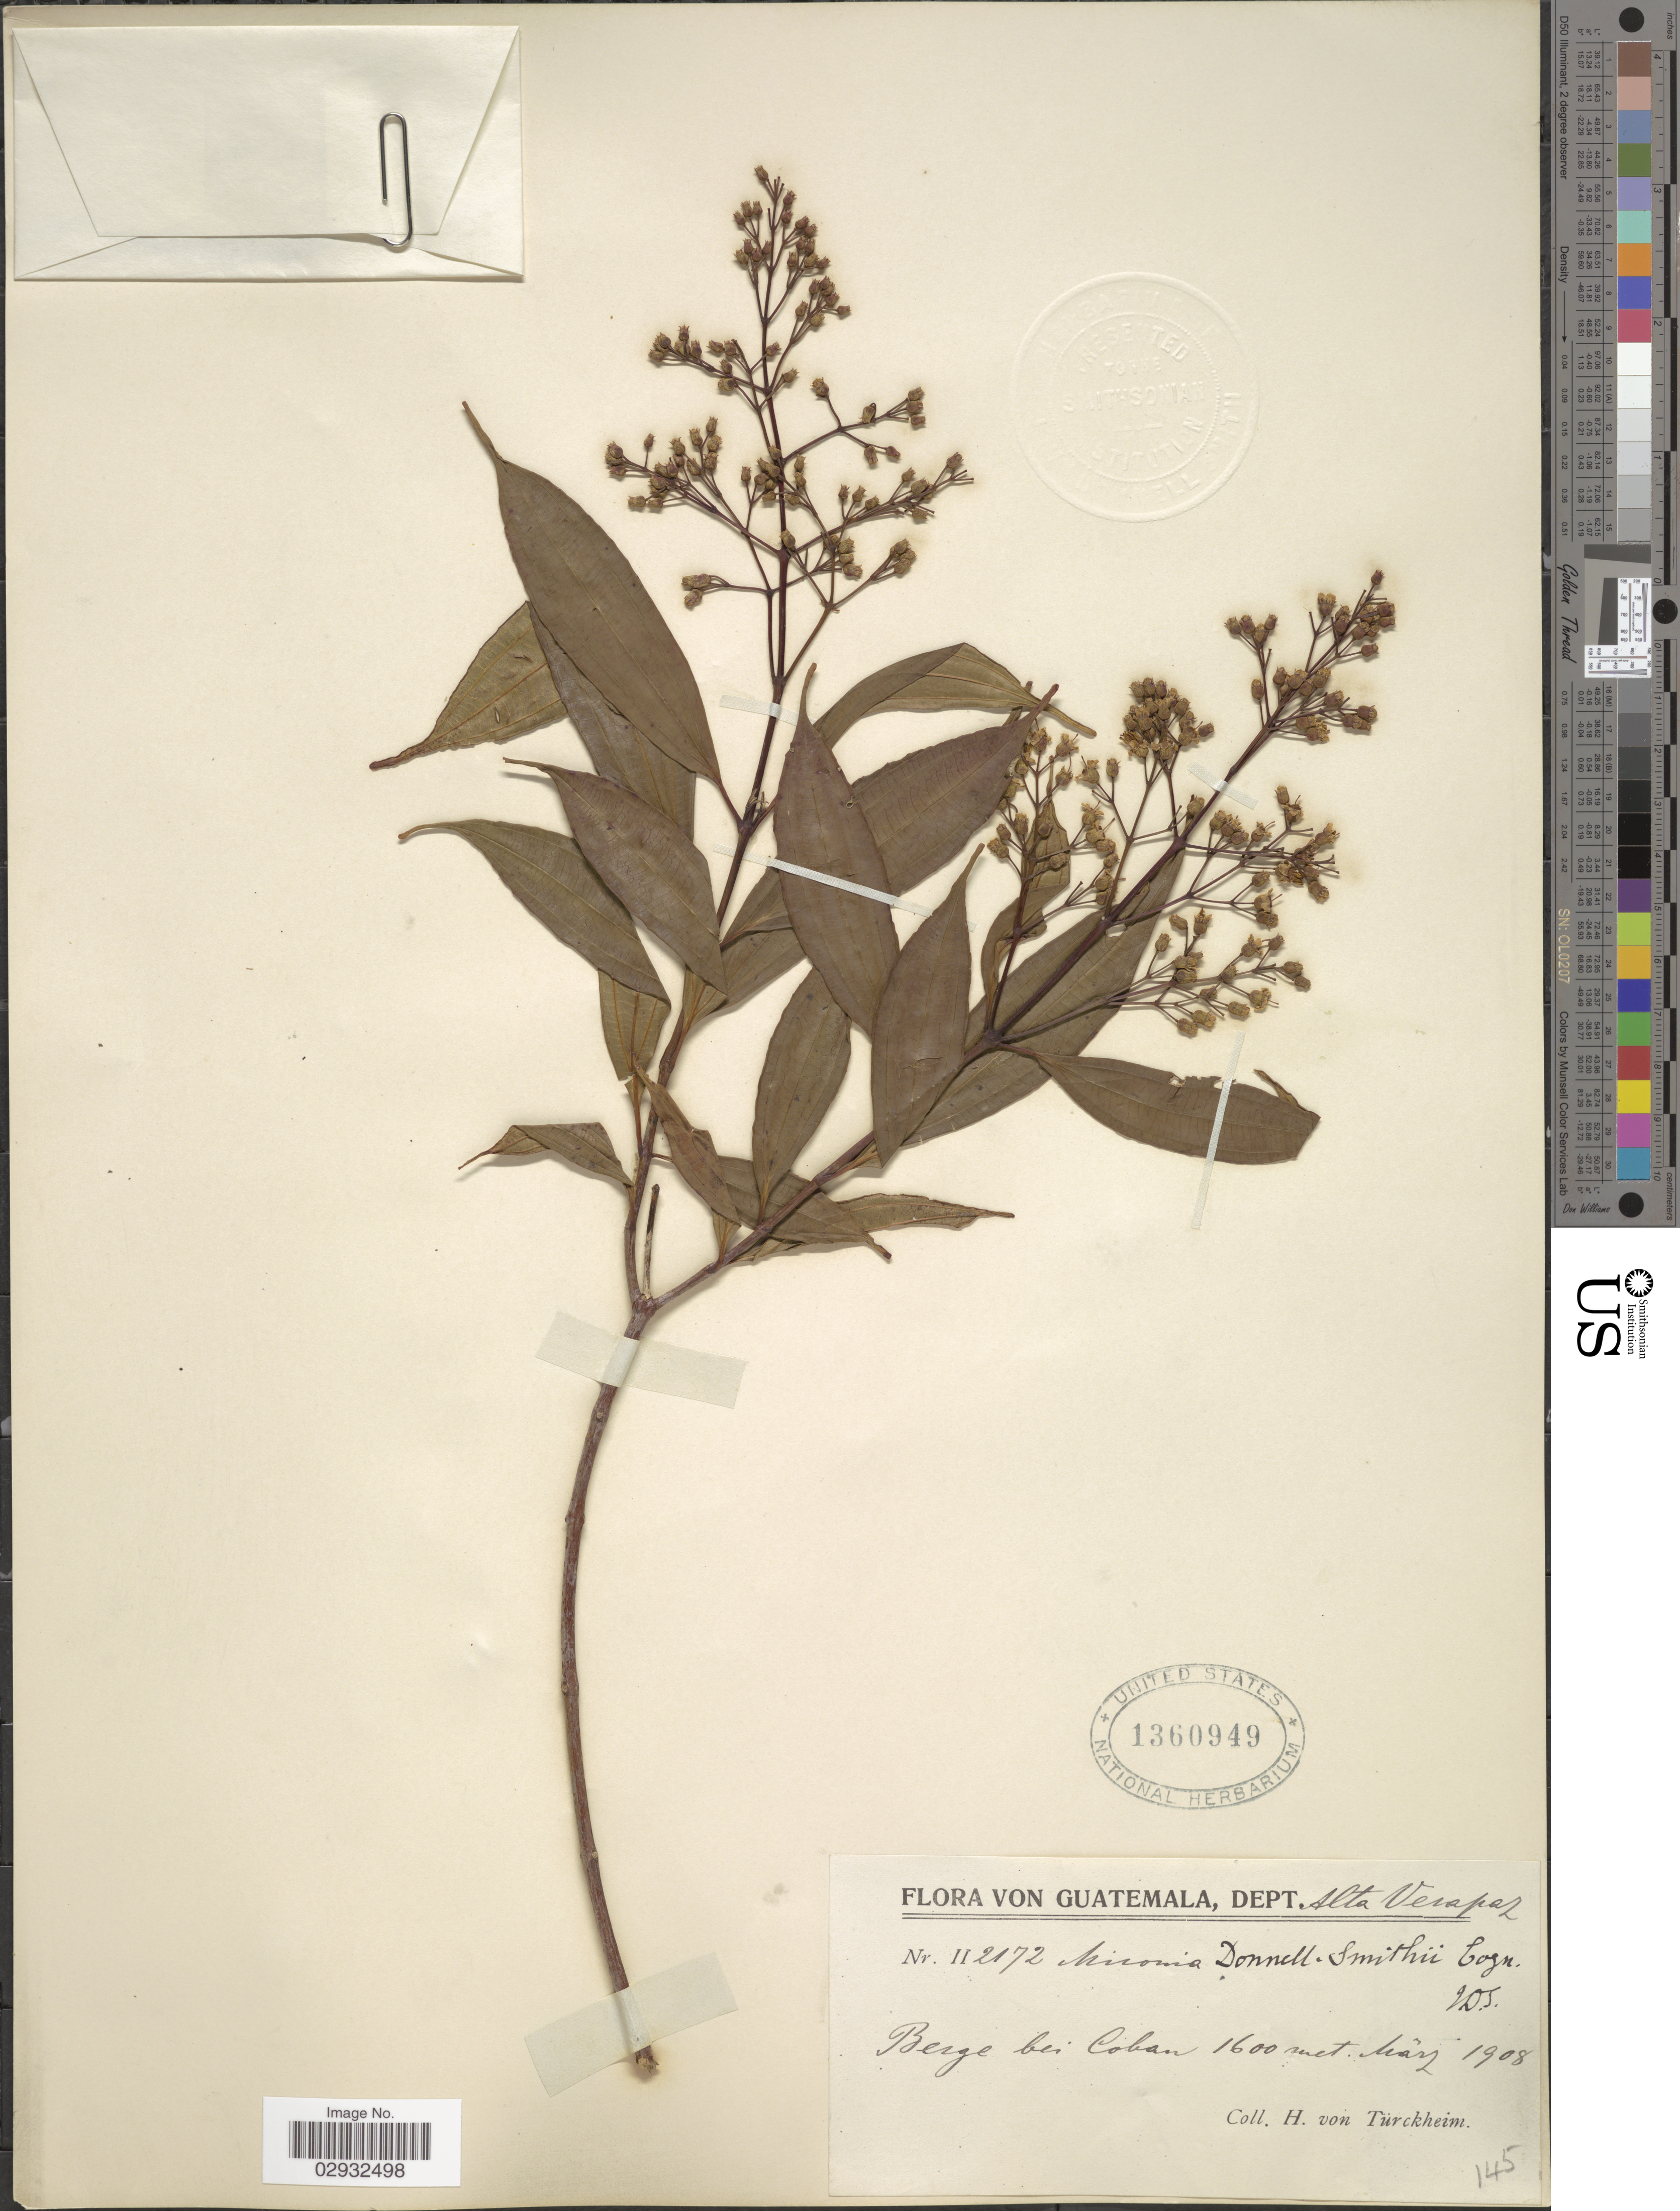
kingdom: Plantae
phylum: Tracheophyta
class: Magnoliopsida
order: Myrtales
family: Melastomataceae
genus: Miconia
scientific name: Miconia donnell-smithii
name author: Cogn.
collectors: H. von Türckheim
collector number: II2172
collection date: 1908-03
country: Guatemala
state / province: Alta Verapaz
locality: Dept. Alta Verapaz. Berge bei Coban.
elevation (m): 1600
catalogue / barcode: US 1360949